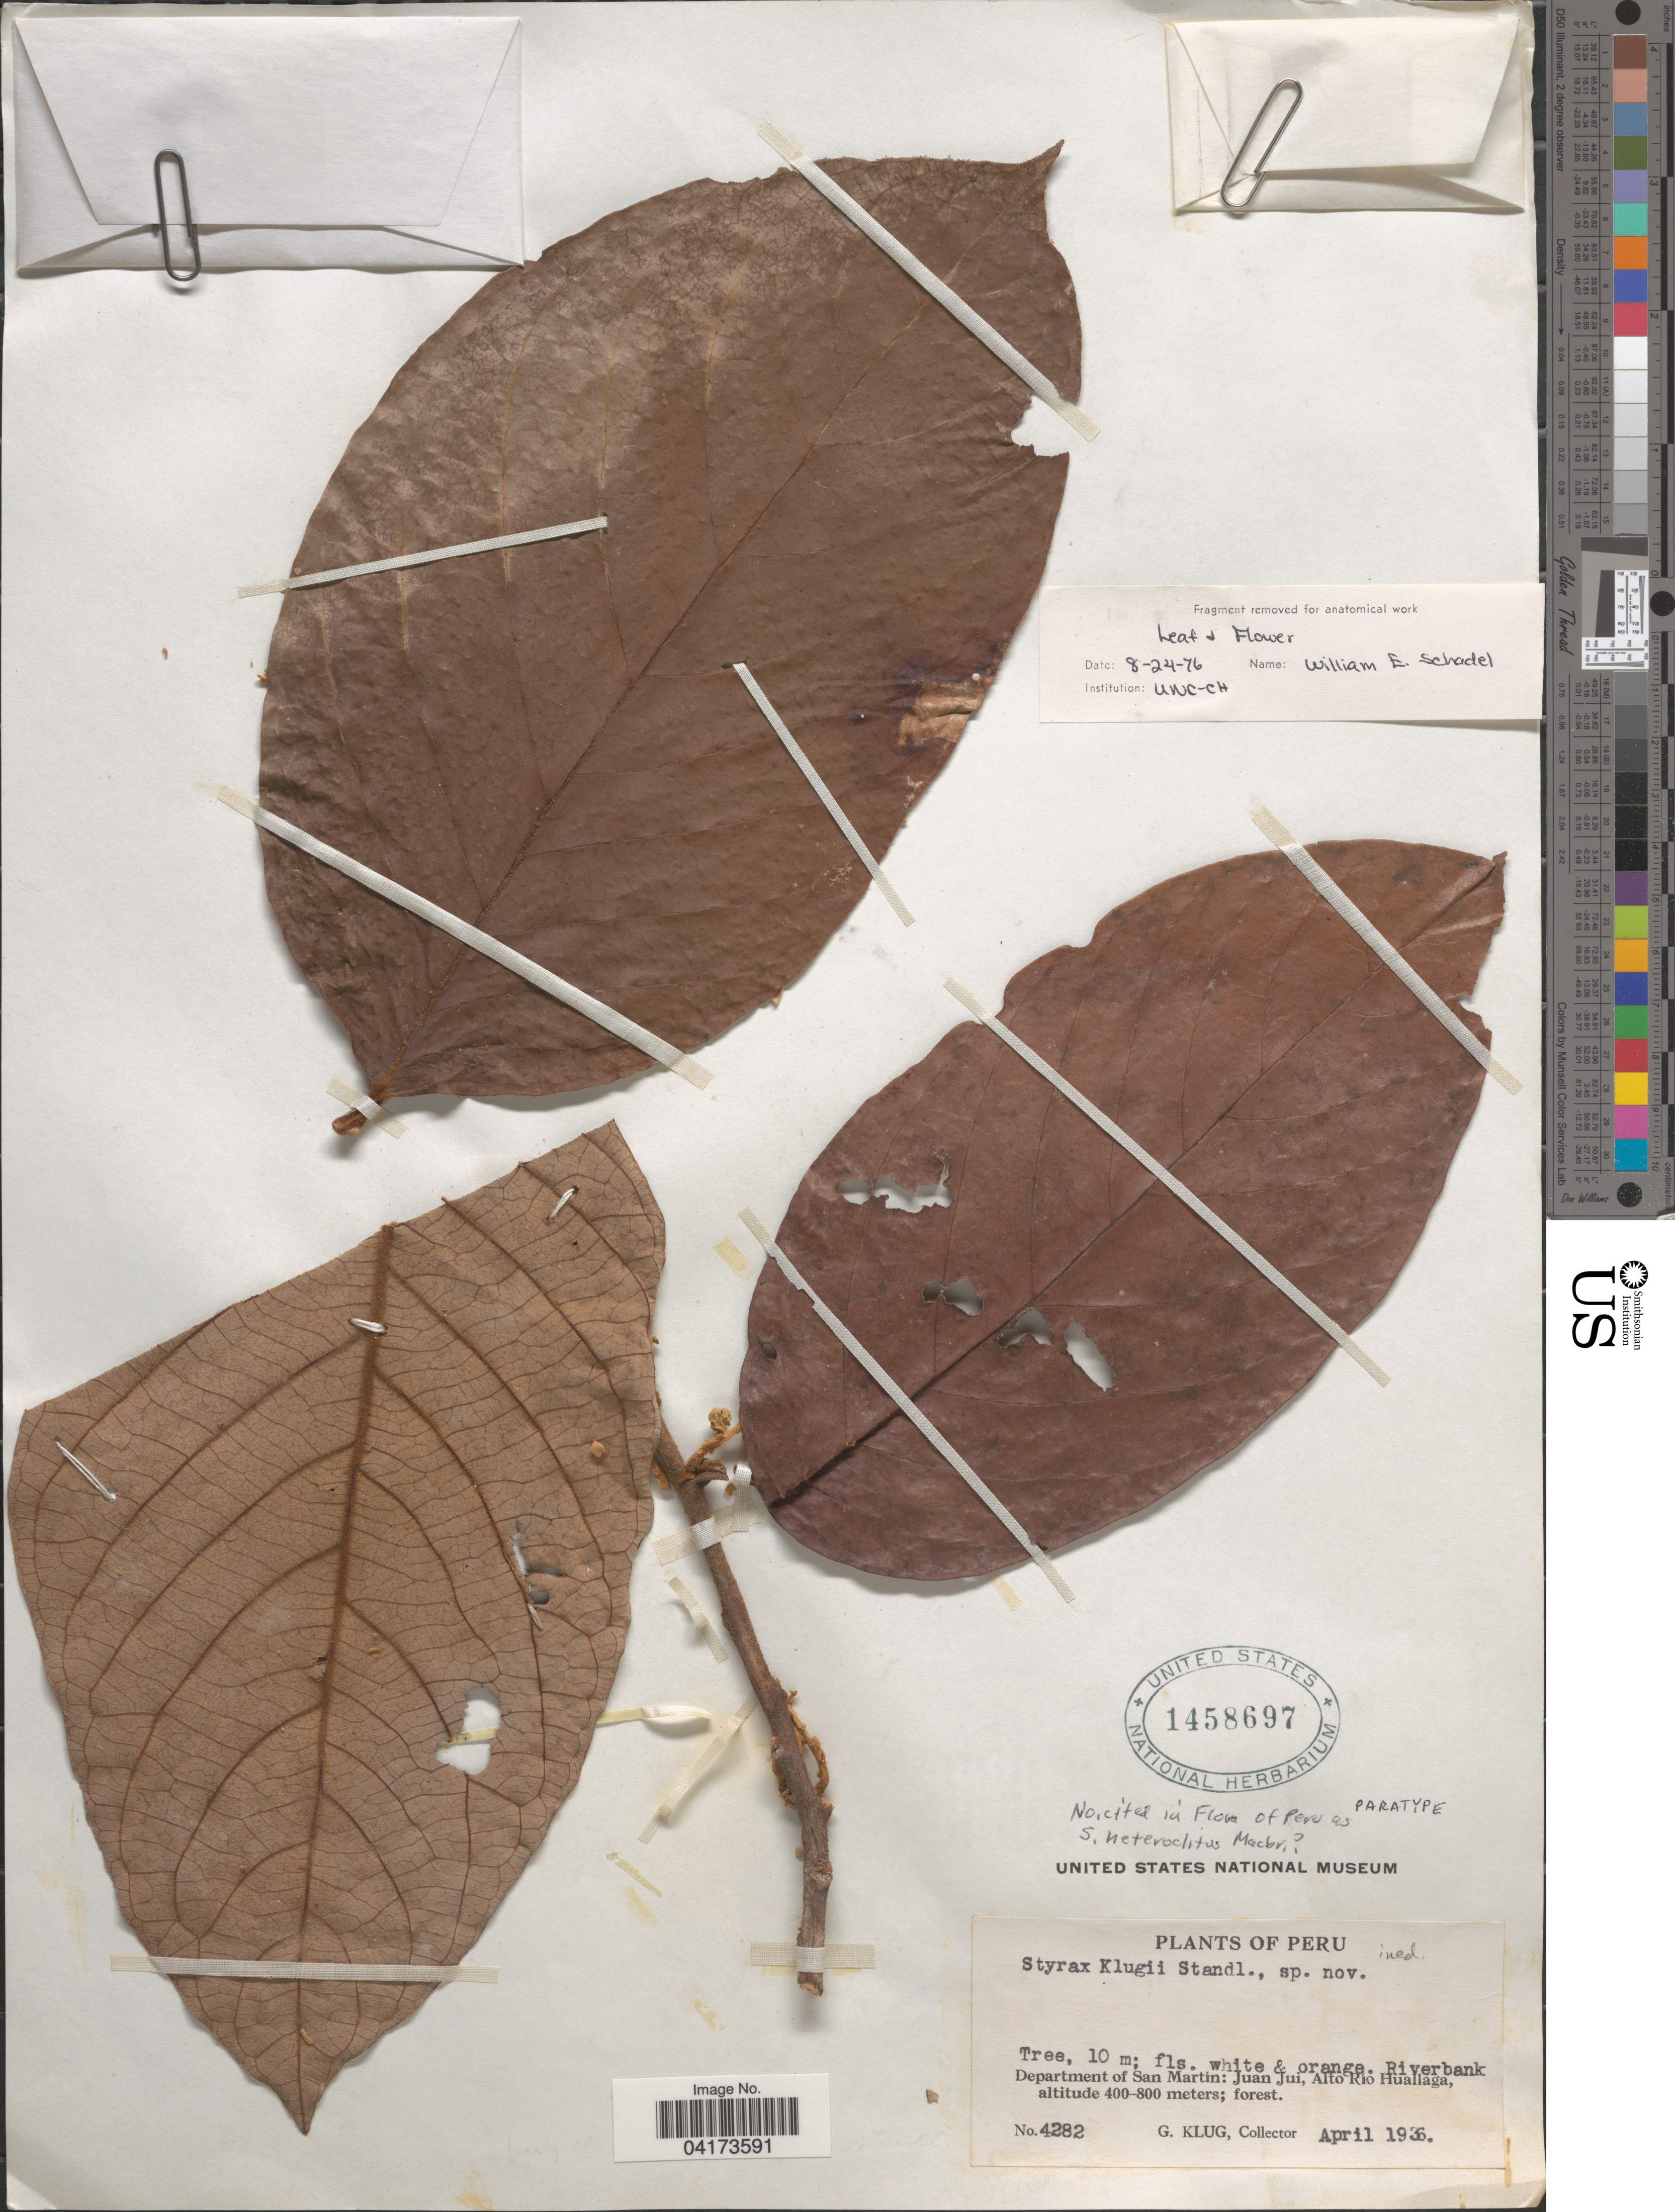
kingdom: Plantae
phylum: Tracheophyta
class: Magnoliopsida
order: Ericales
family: Styracaceae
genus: Styrax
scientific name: Styrax klugii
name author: Standl.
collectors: G. Klug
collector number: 4282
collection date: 1936-04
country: Peru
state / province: San Martin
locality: Riverbank. Department of San Martin: Juan Jui, Alto Río Huallaga.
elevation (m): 400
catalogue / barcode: US 1458697